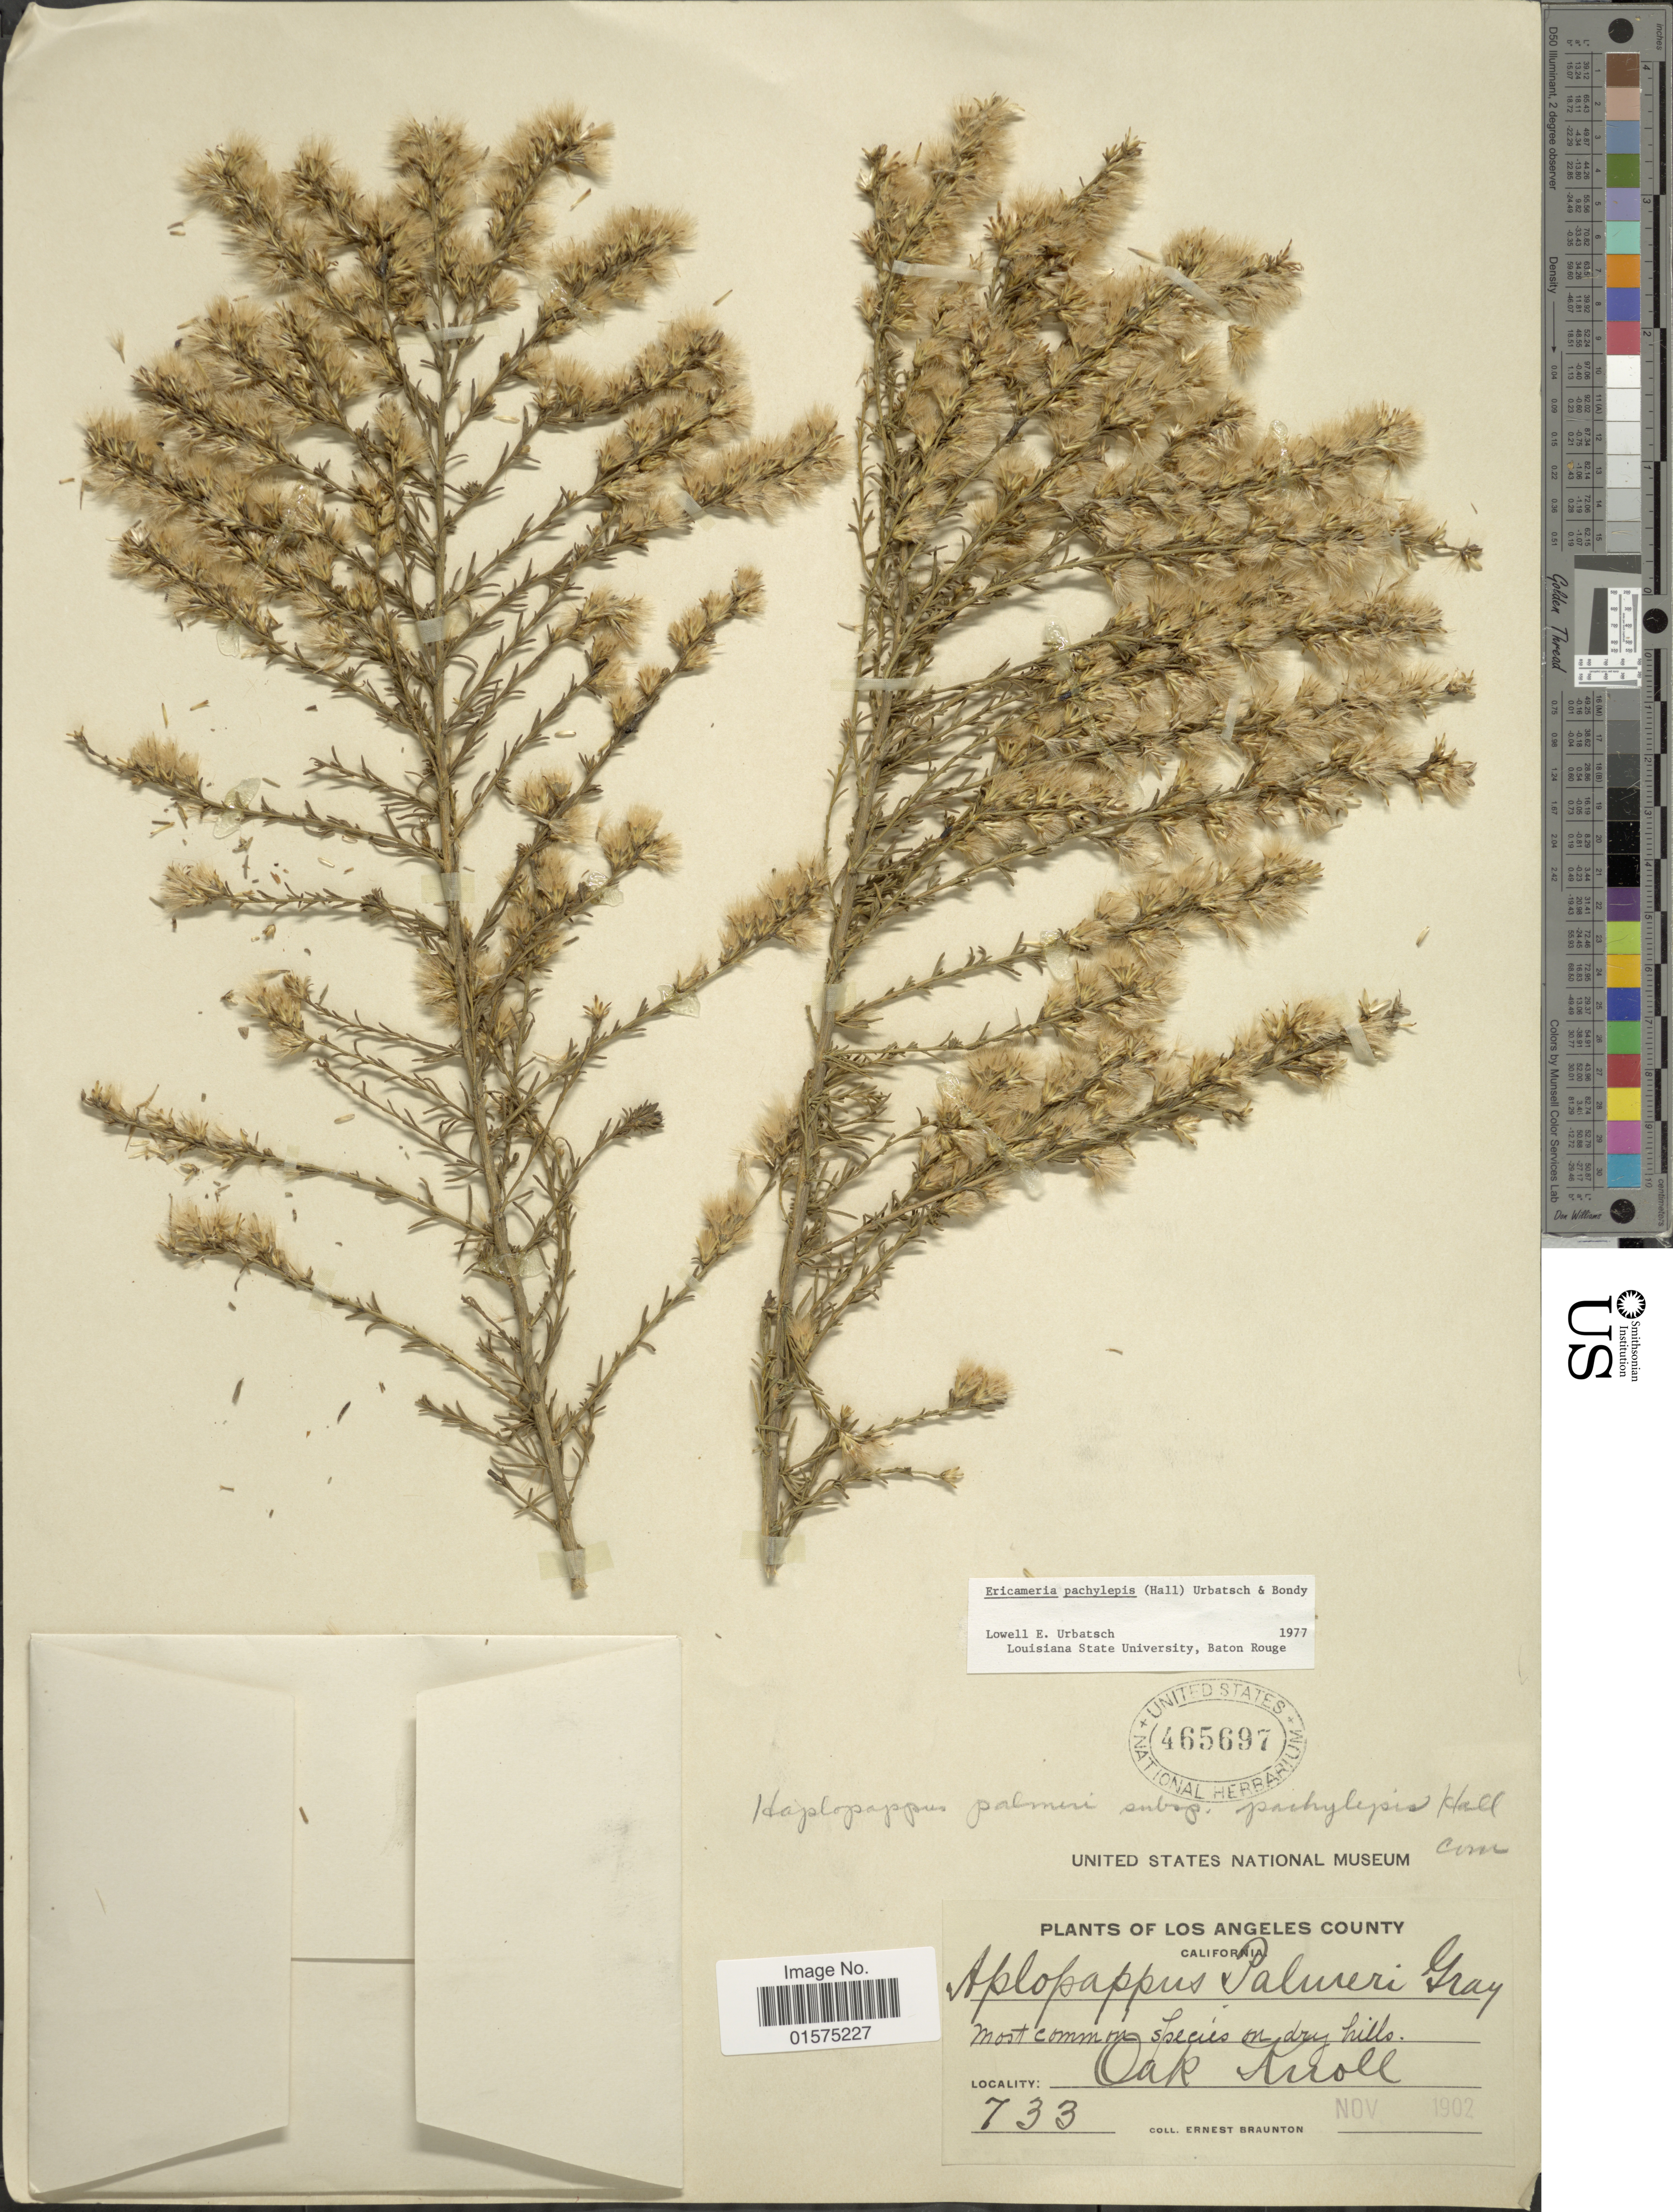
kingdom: Plantae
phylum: Tracheophyta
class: Magnoliopsida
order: Asterales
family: Asteraceae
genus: Ericameria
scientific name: Ericameria pachylepis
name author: (Hall.) Urbatsch & Bondy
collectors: E. Braunton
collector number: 733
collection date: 1902-11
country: United States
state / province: California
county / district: Los Angeles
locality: Los Angeles County. Oak Knoll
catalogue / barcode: US 465697